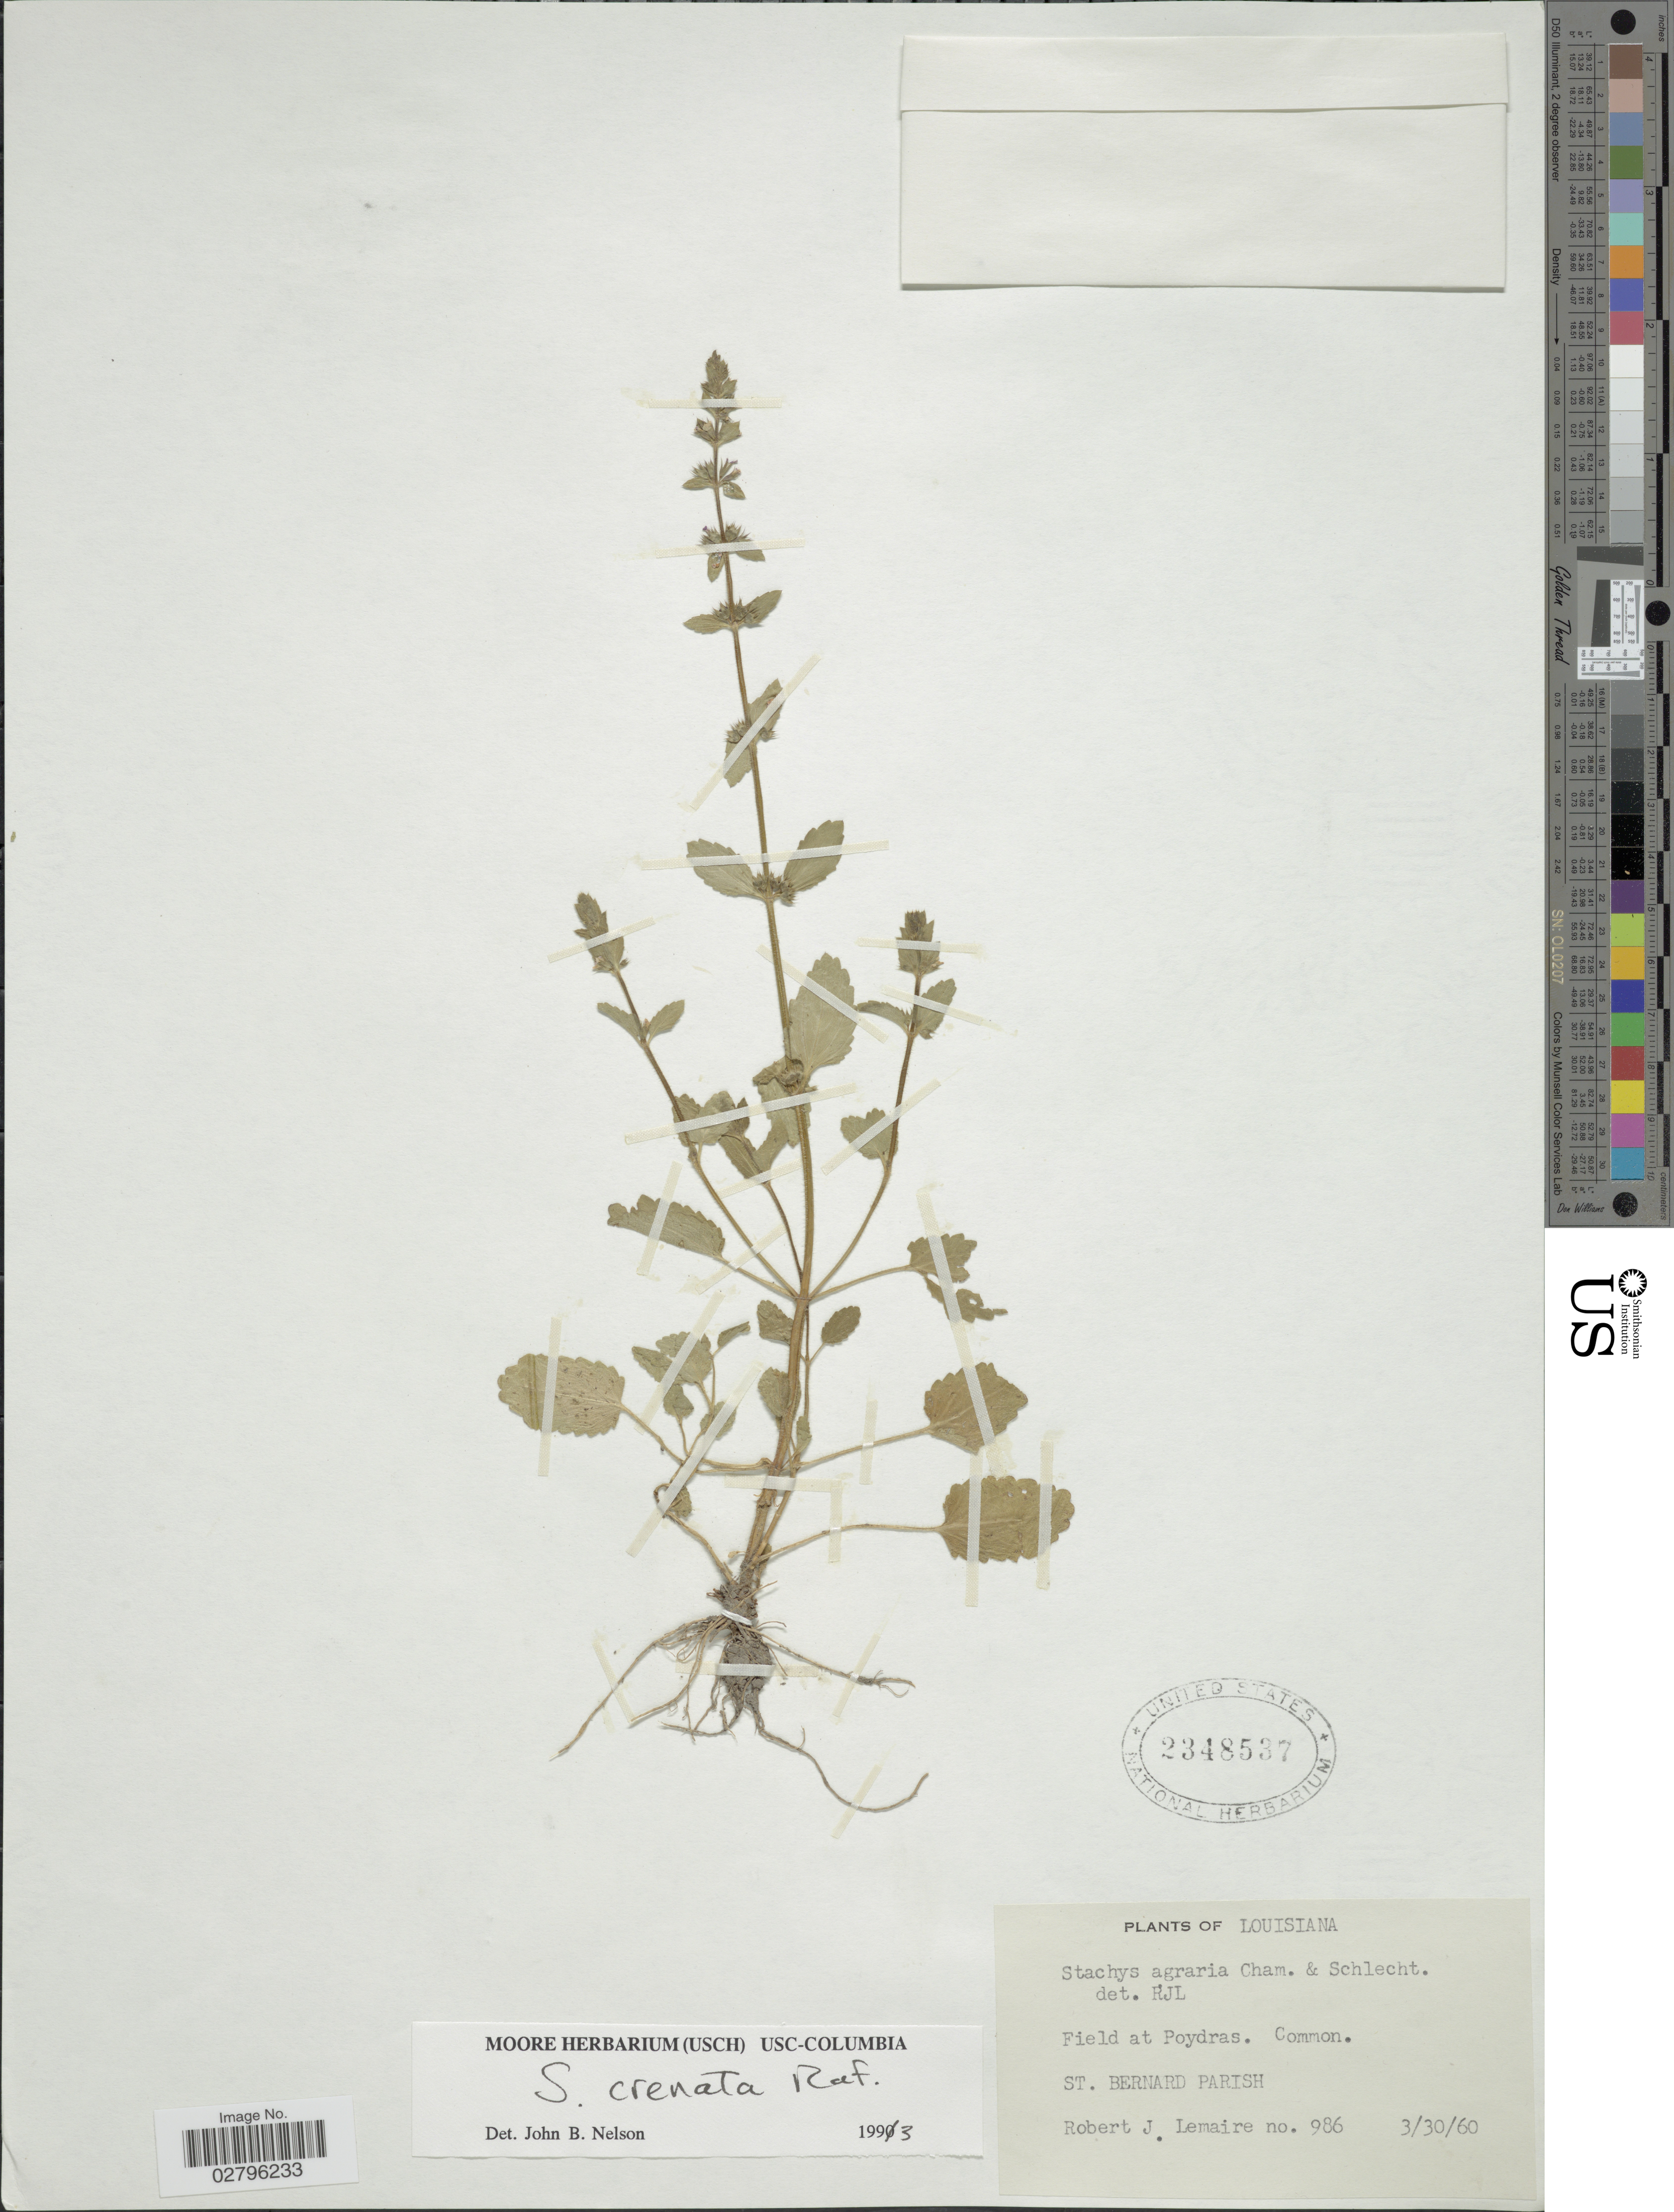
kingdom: Plantae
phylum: Tracheophyta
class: Magnoliopsida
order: Lamiales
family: Lamiaceae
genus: Stachys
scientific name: Stachys crenata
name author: Raf.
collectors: R. J. Lemaire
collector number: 986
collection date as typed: Transcribed d/m/y: 30/3/60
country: United States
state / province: Louisiana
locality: Field at Poydras. St. Bernard Parish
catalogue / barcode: US 2348537